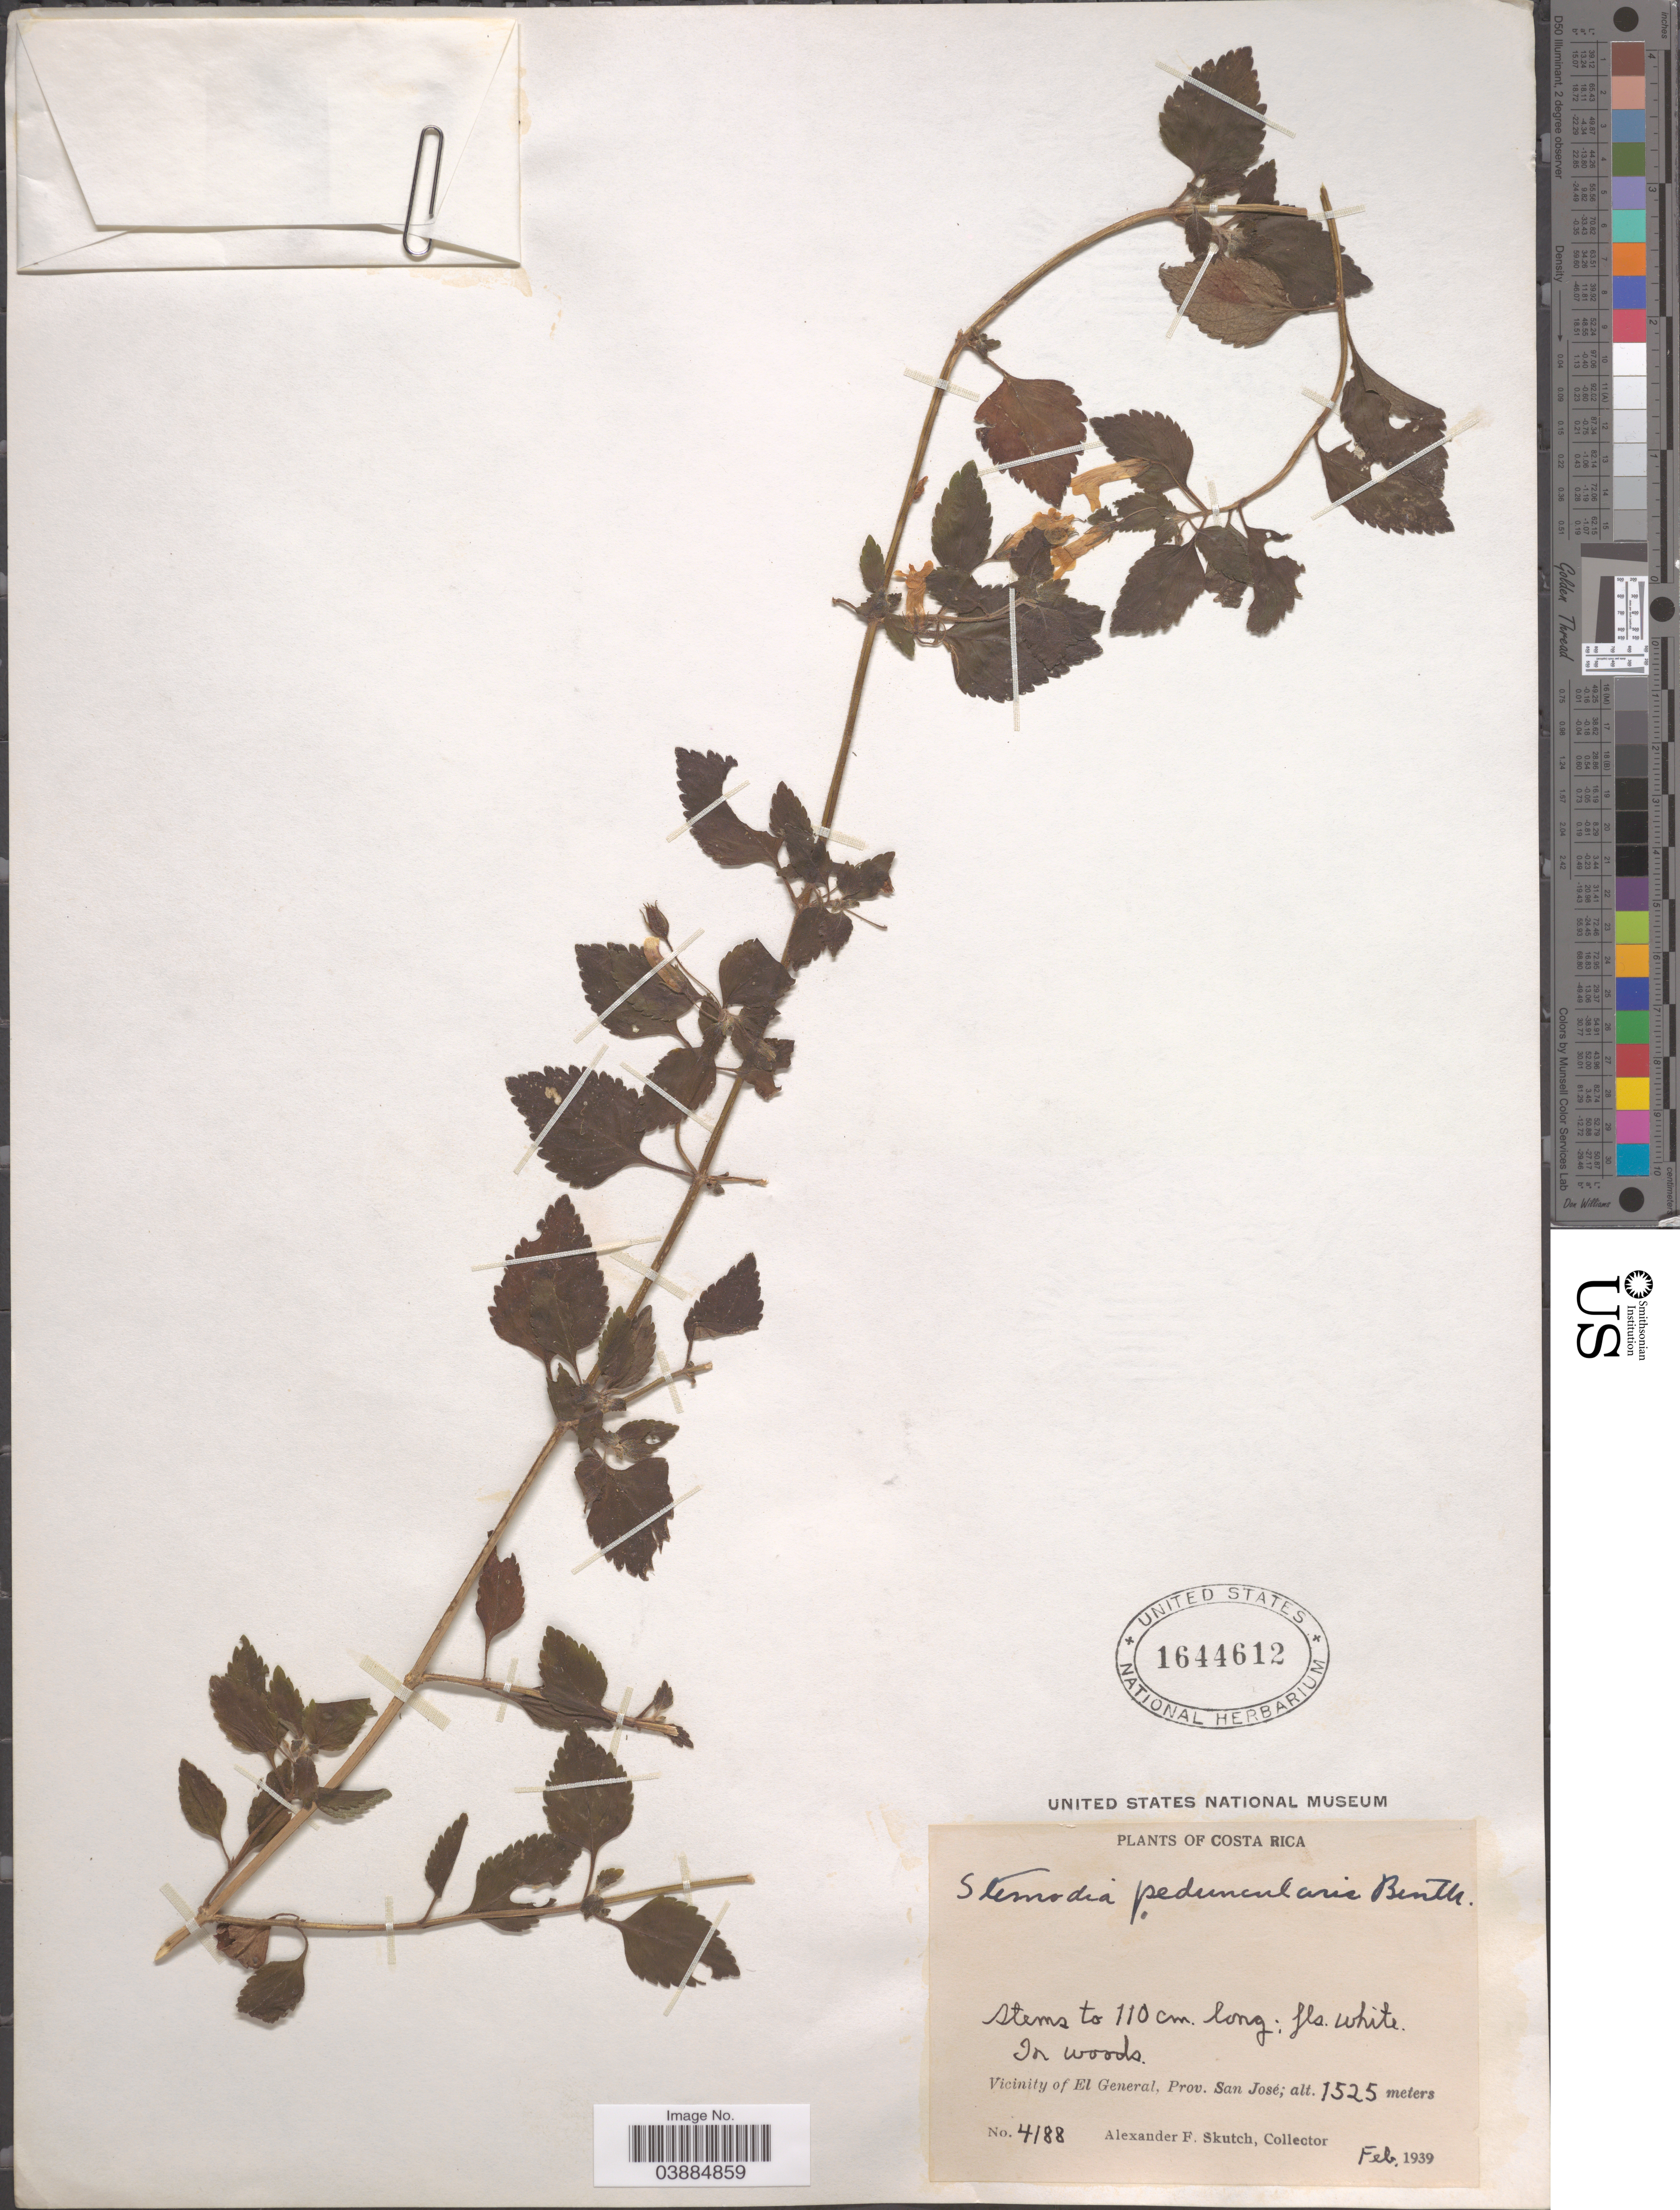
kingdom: Plantae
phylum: Tracheophyta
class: Magnoliopsida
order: Lamiales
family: Plantaginaceae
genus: Stemodia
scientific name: Stemodia peduncularis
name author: Benth.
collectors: A. F. Skutch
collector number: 4188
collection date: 1939-02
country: Costa Rica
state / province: San José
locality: Vicinity of El General.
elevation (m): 1525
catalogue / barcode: US 1644612